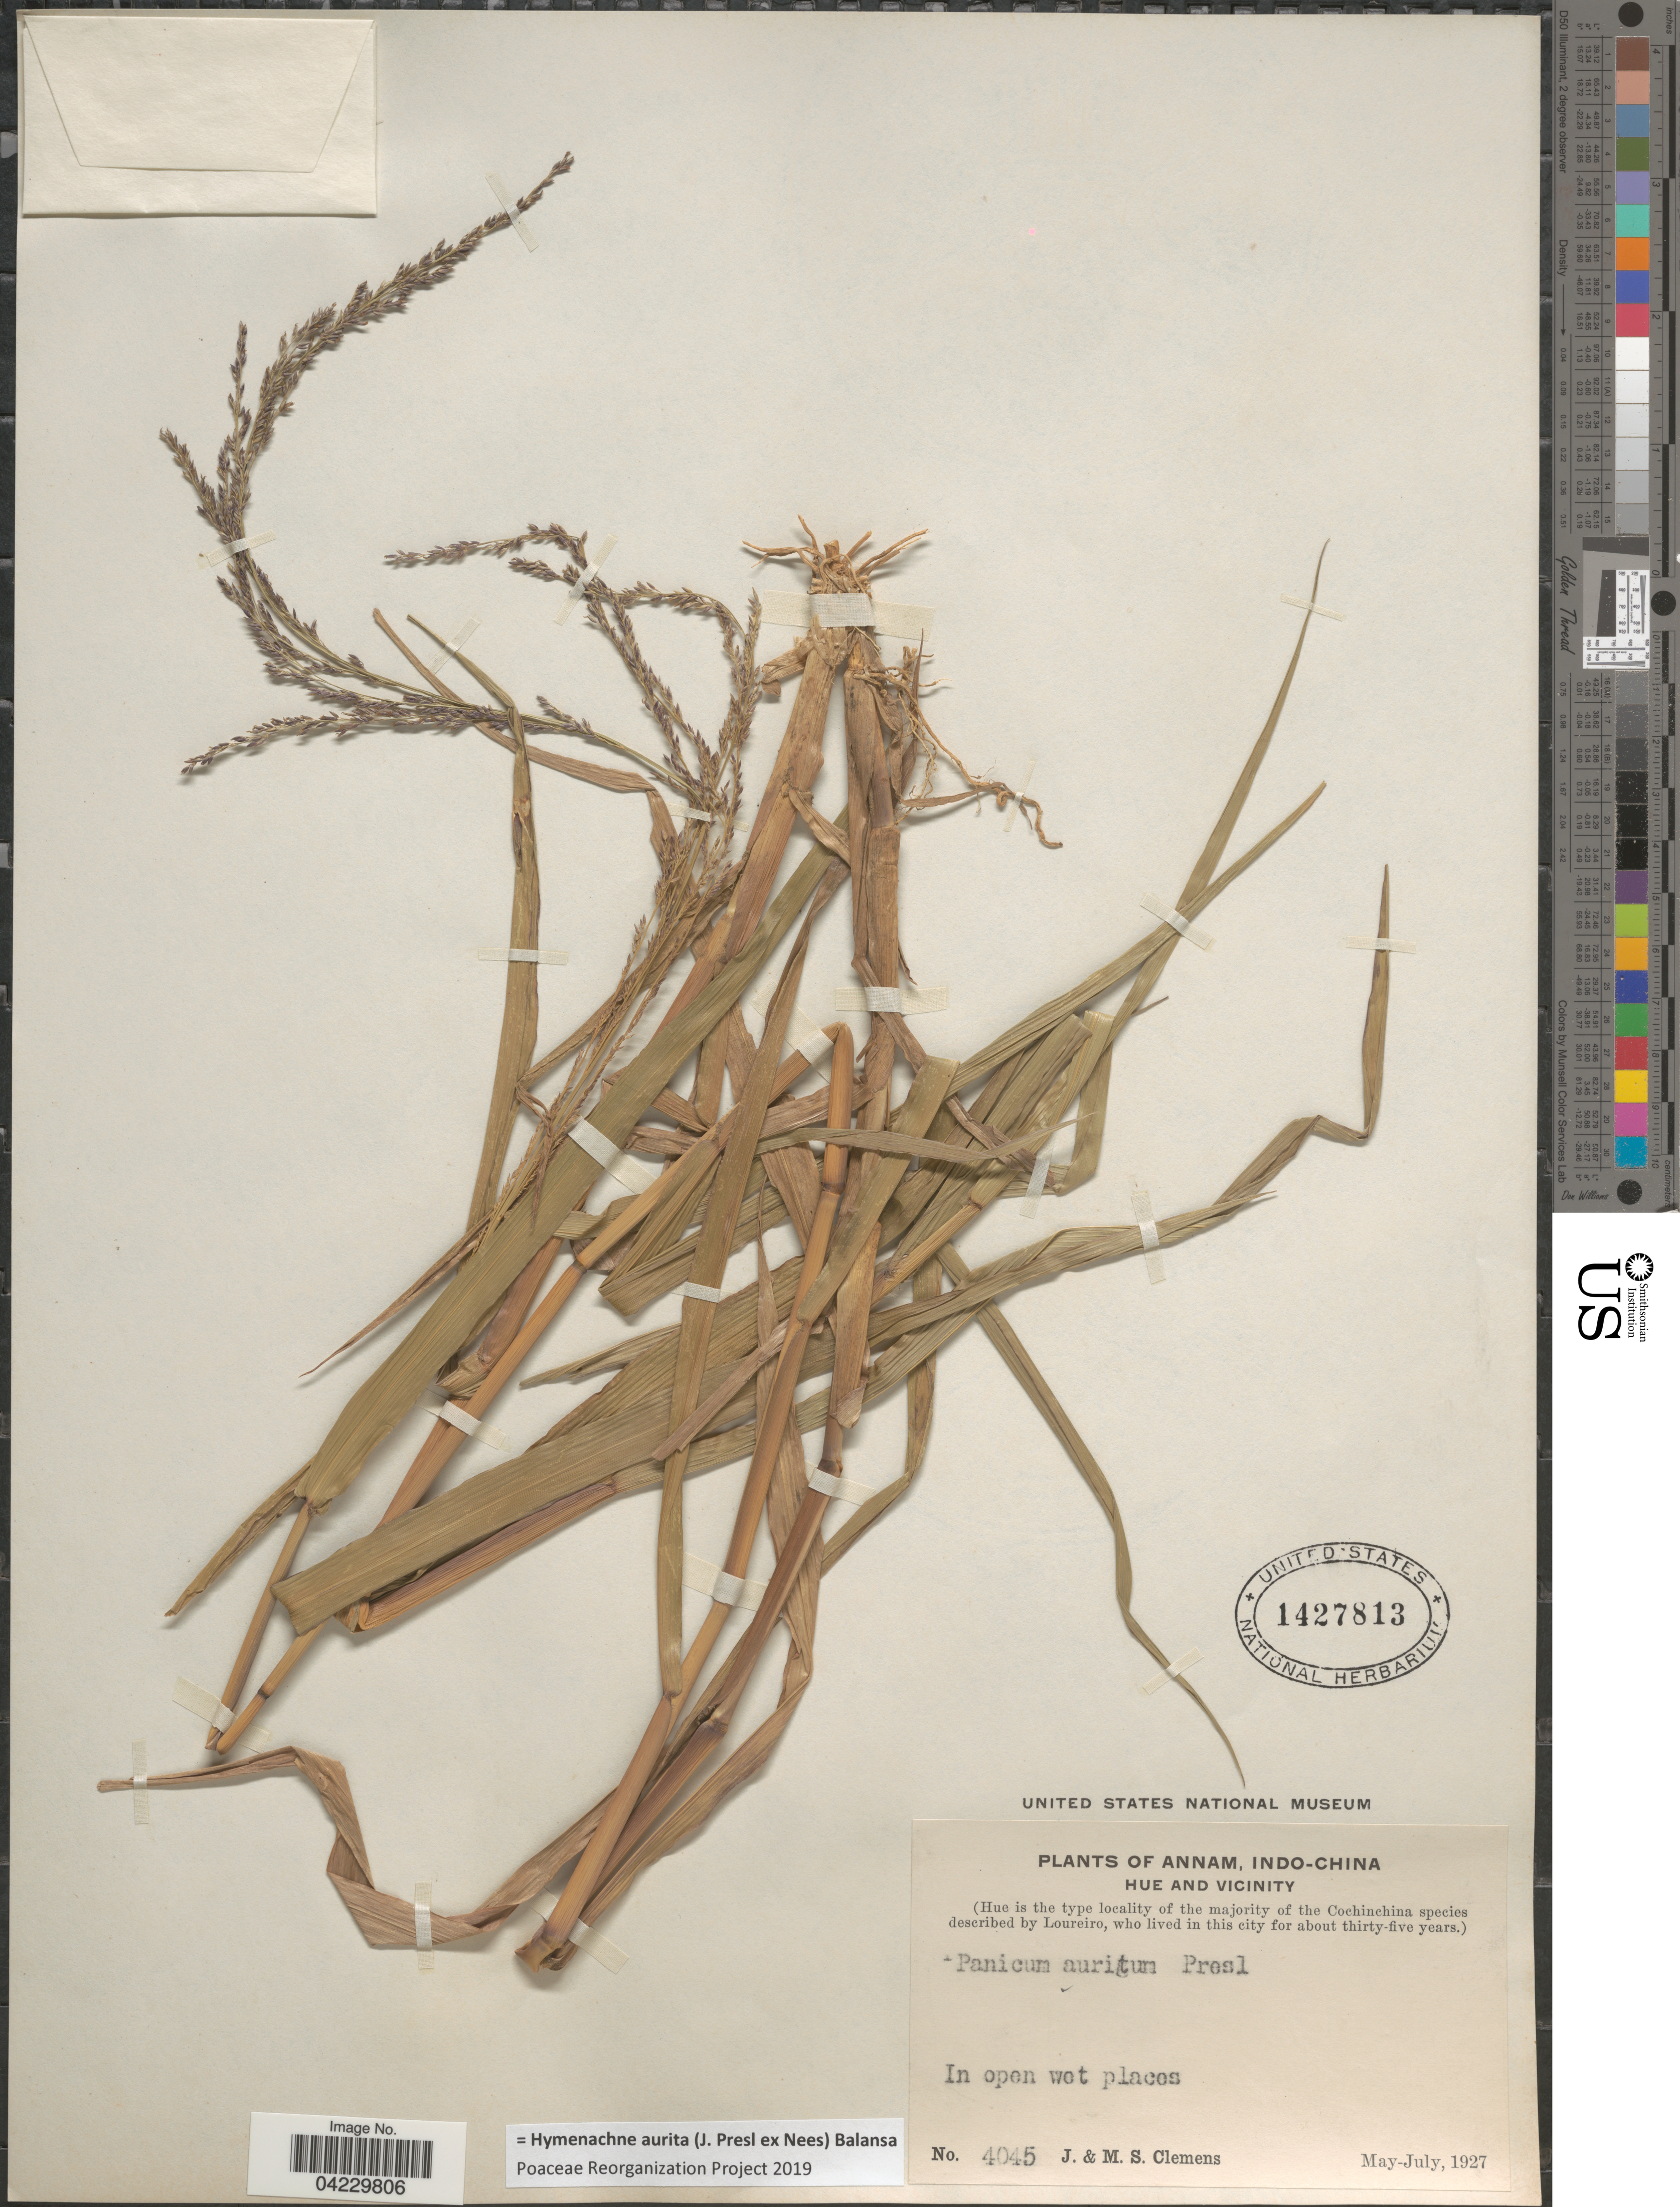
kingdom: Plantae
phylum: Tracheophyta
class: Liliopsida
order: Poales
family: Poaceae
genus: Hymenachne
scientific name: Hymenachne aurita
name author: (J. Presl ex Nees) Balansa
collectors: J. Clemens & M. S. Clemens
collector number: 4045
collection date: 1927-05/1927-07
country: Vietnam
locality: Annam, Indo-China. Hue and vicinity. (Hue is the type locality of the majority of the Cochinchina species). In open wet places.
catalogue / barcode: US 1427813